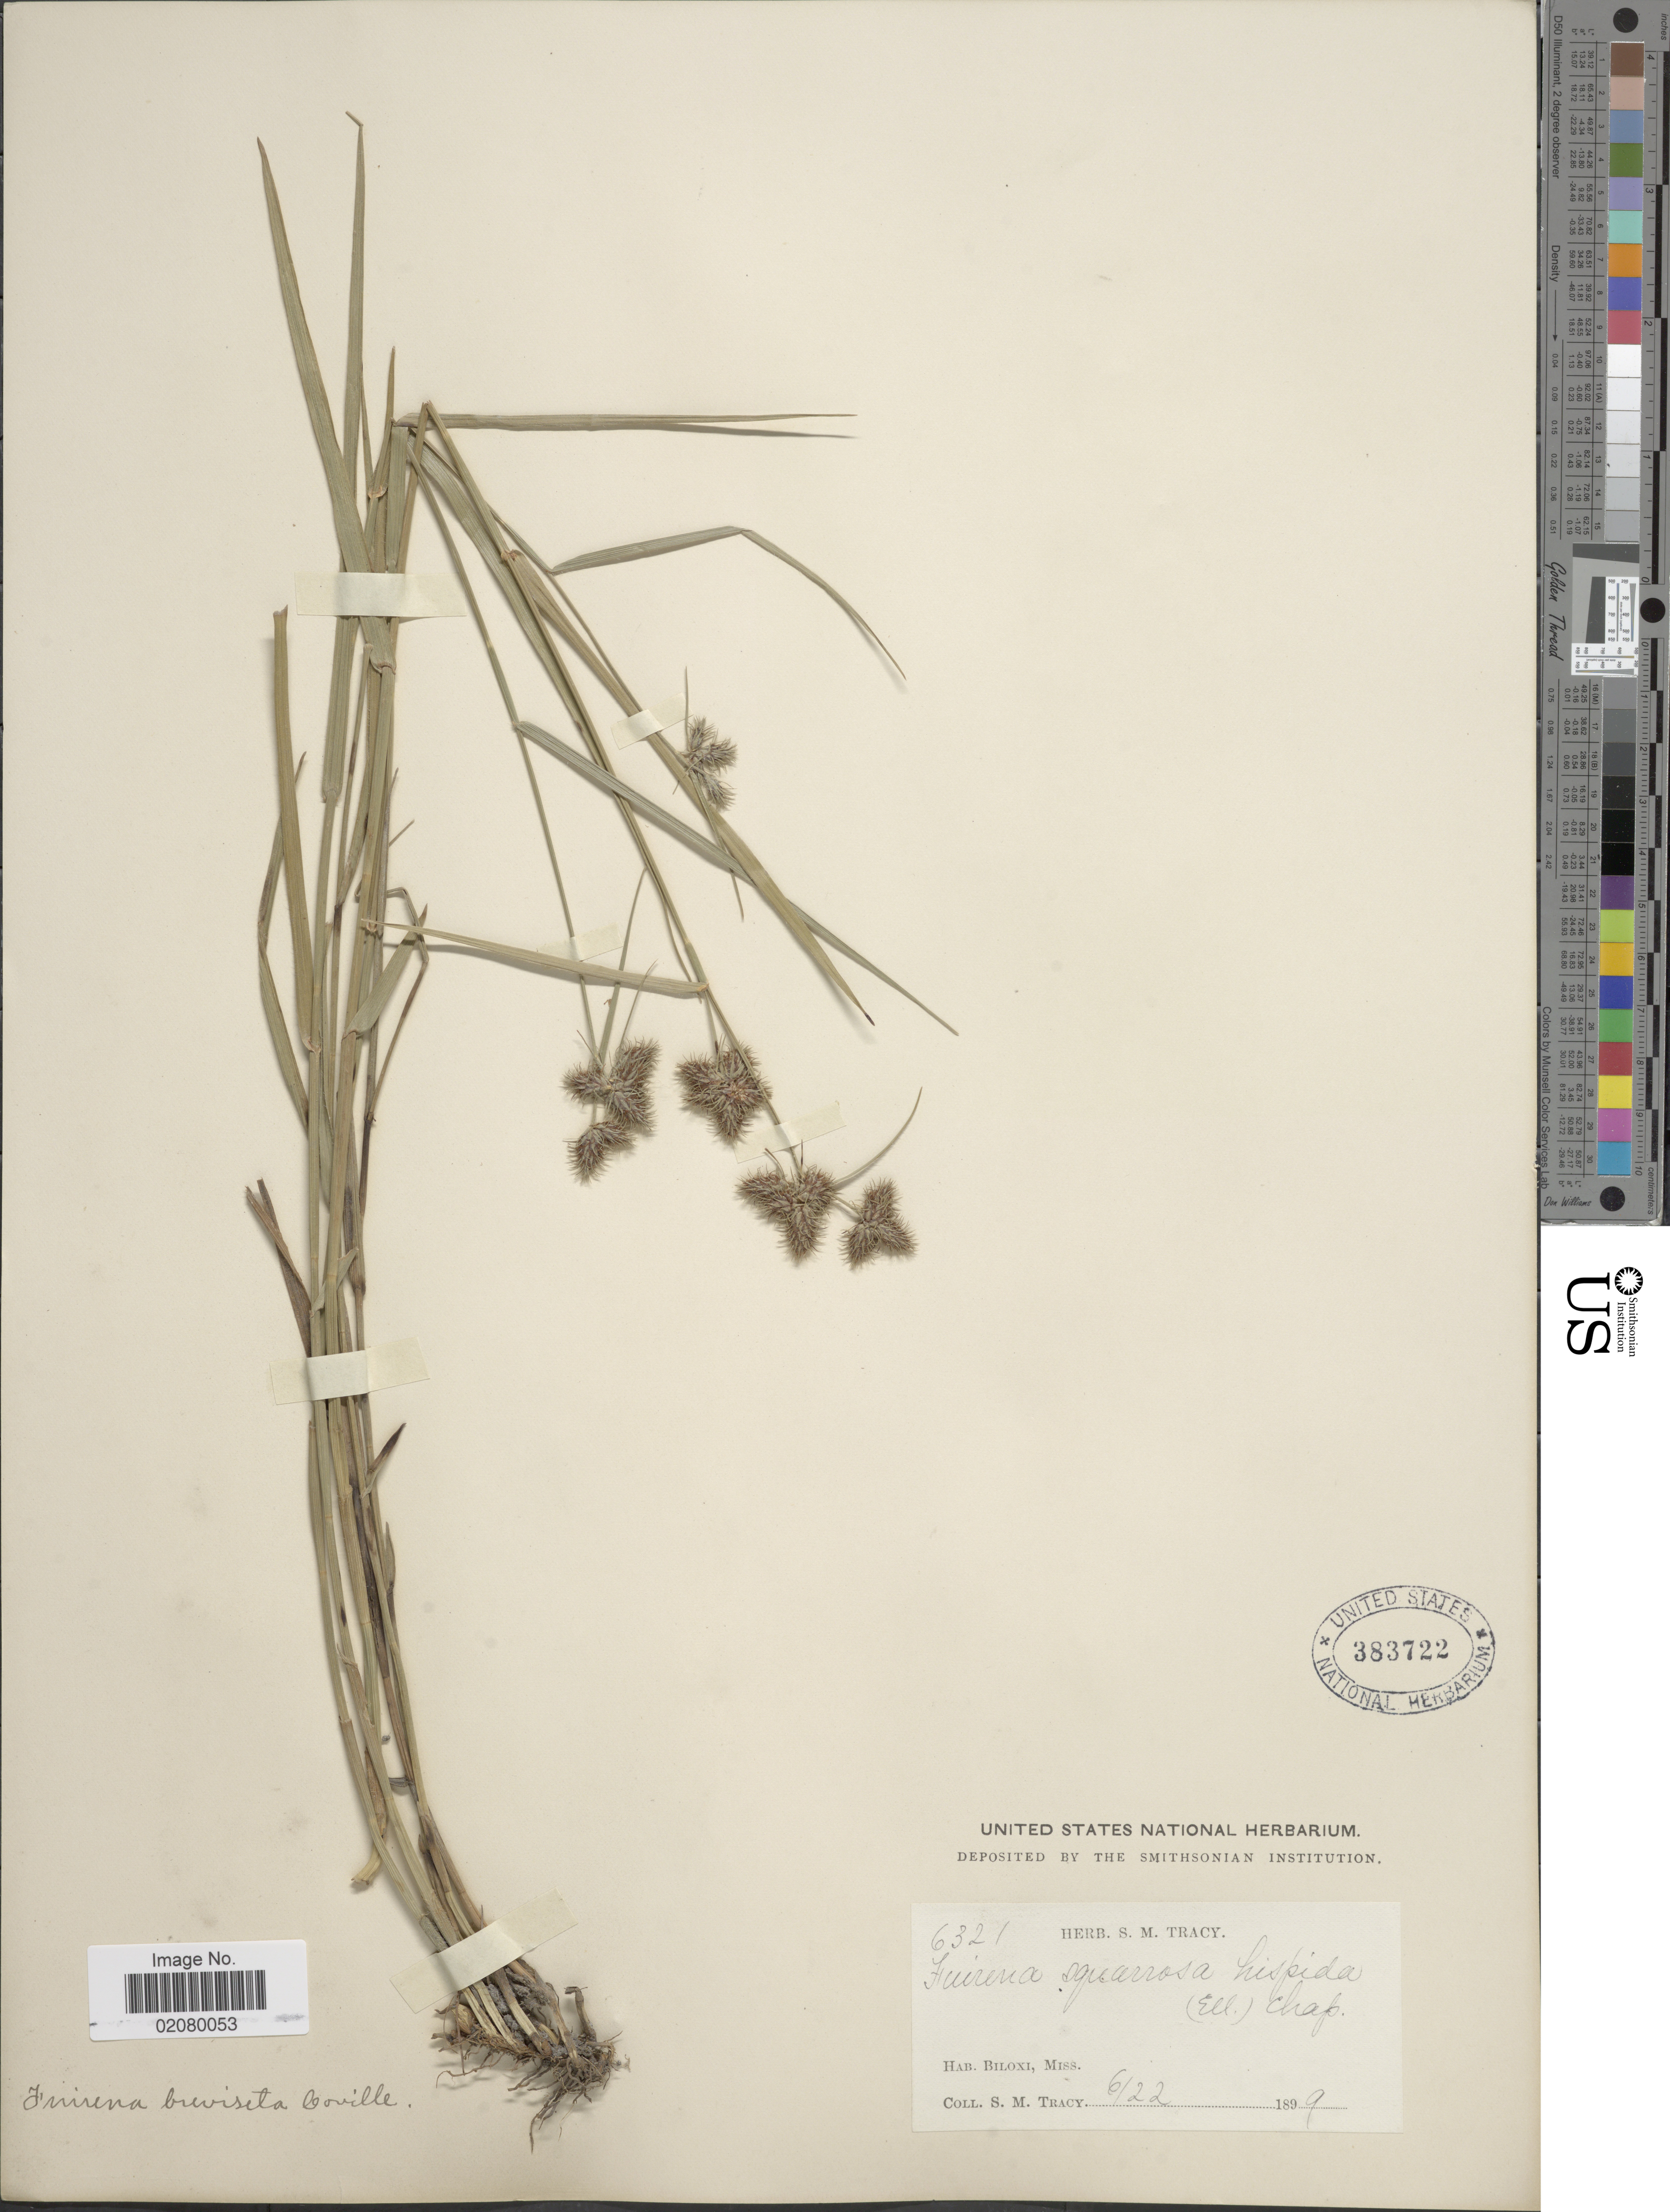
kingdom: Plantae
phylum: Tracheophyta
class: Liliopsida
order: Poales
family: Cyperaceae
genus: Fuirena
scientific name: Fuirena squarrosa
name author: Michx.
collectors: S. M. Tracy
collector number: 6321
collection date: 1899-06-22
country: United States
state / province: Mississippi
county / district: Harrison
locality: Biloxi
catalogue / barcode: US 383722